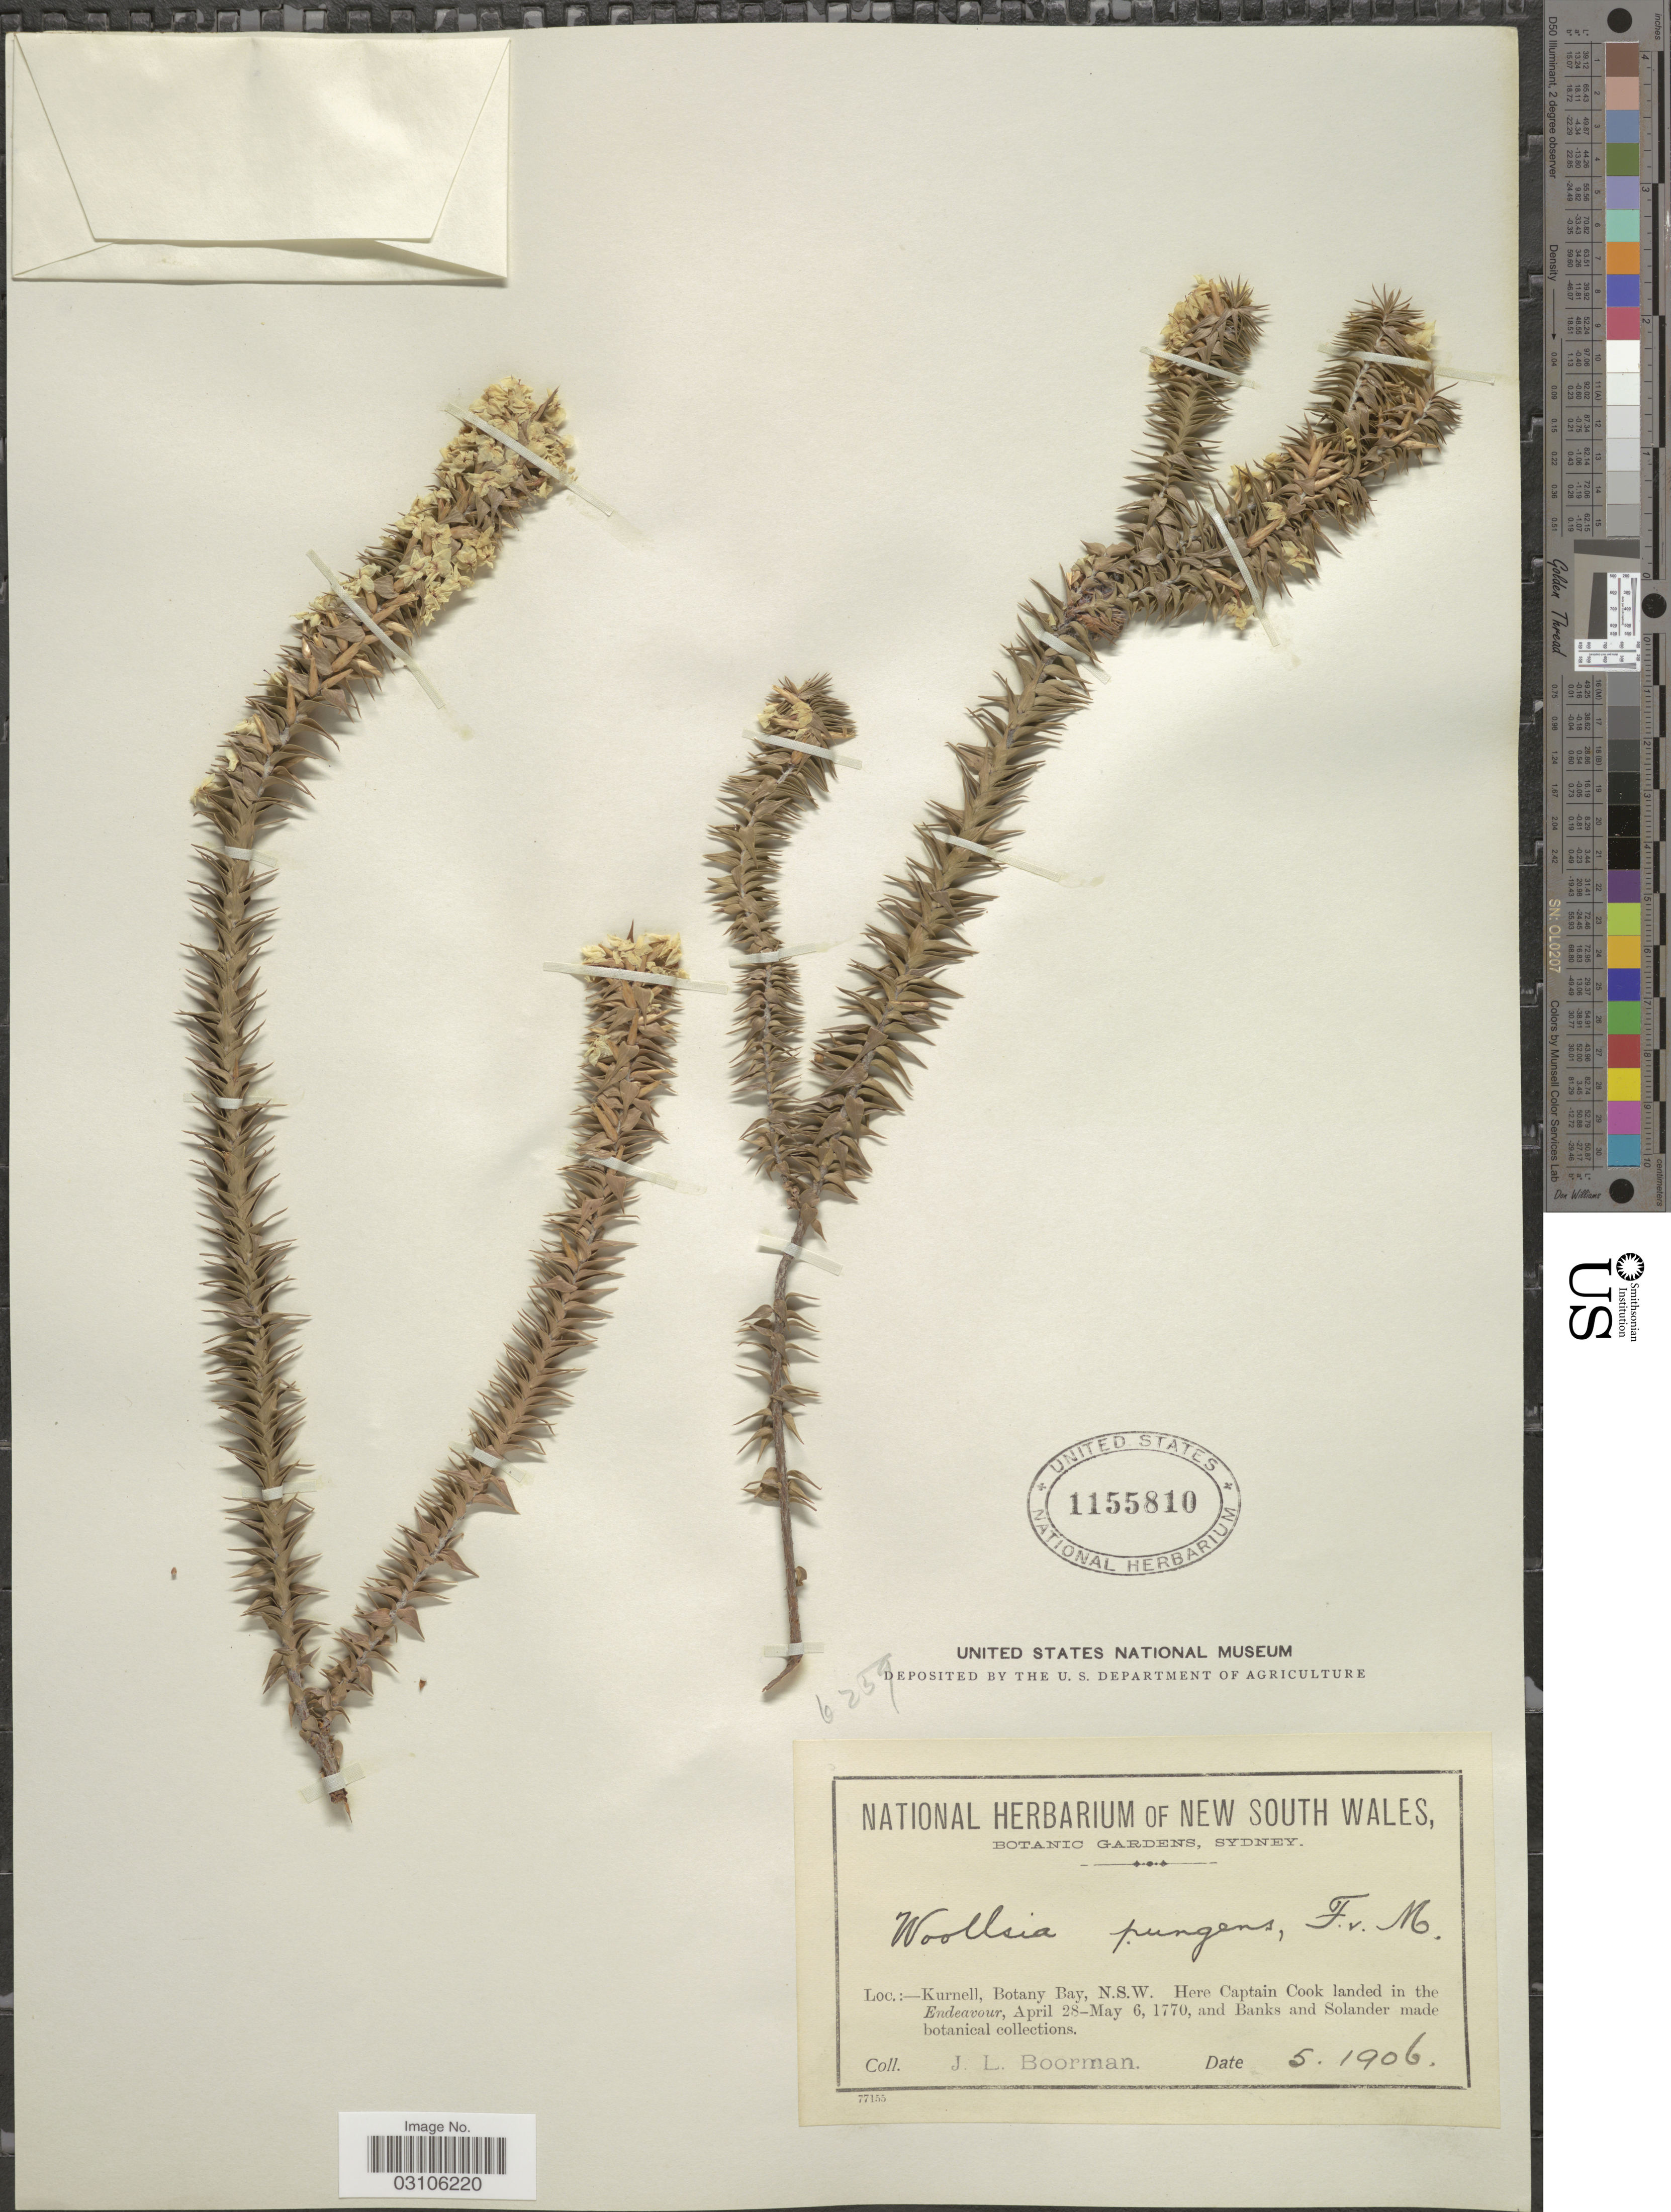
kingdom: Plantae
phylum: Tracheophyta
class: Magnoliopsida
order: Ericales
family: Ericaceae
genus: Woollsia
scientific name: Woollsia pungens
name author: (Cav.) F. Muell.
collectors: J. Boorman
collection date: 1906-05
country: Australia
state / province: New South Wales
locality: Kurnell, Botany Bay, N.S.W.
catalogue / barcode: US 1155810